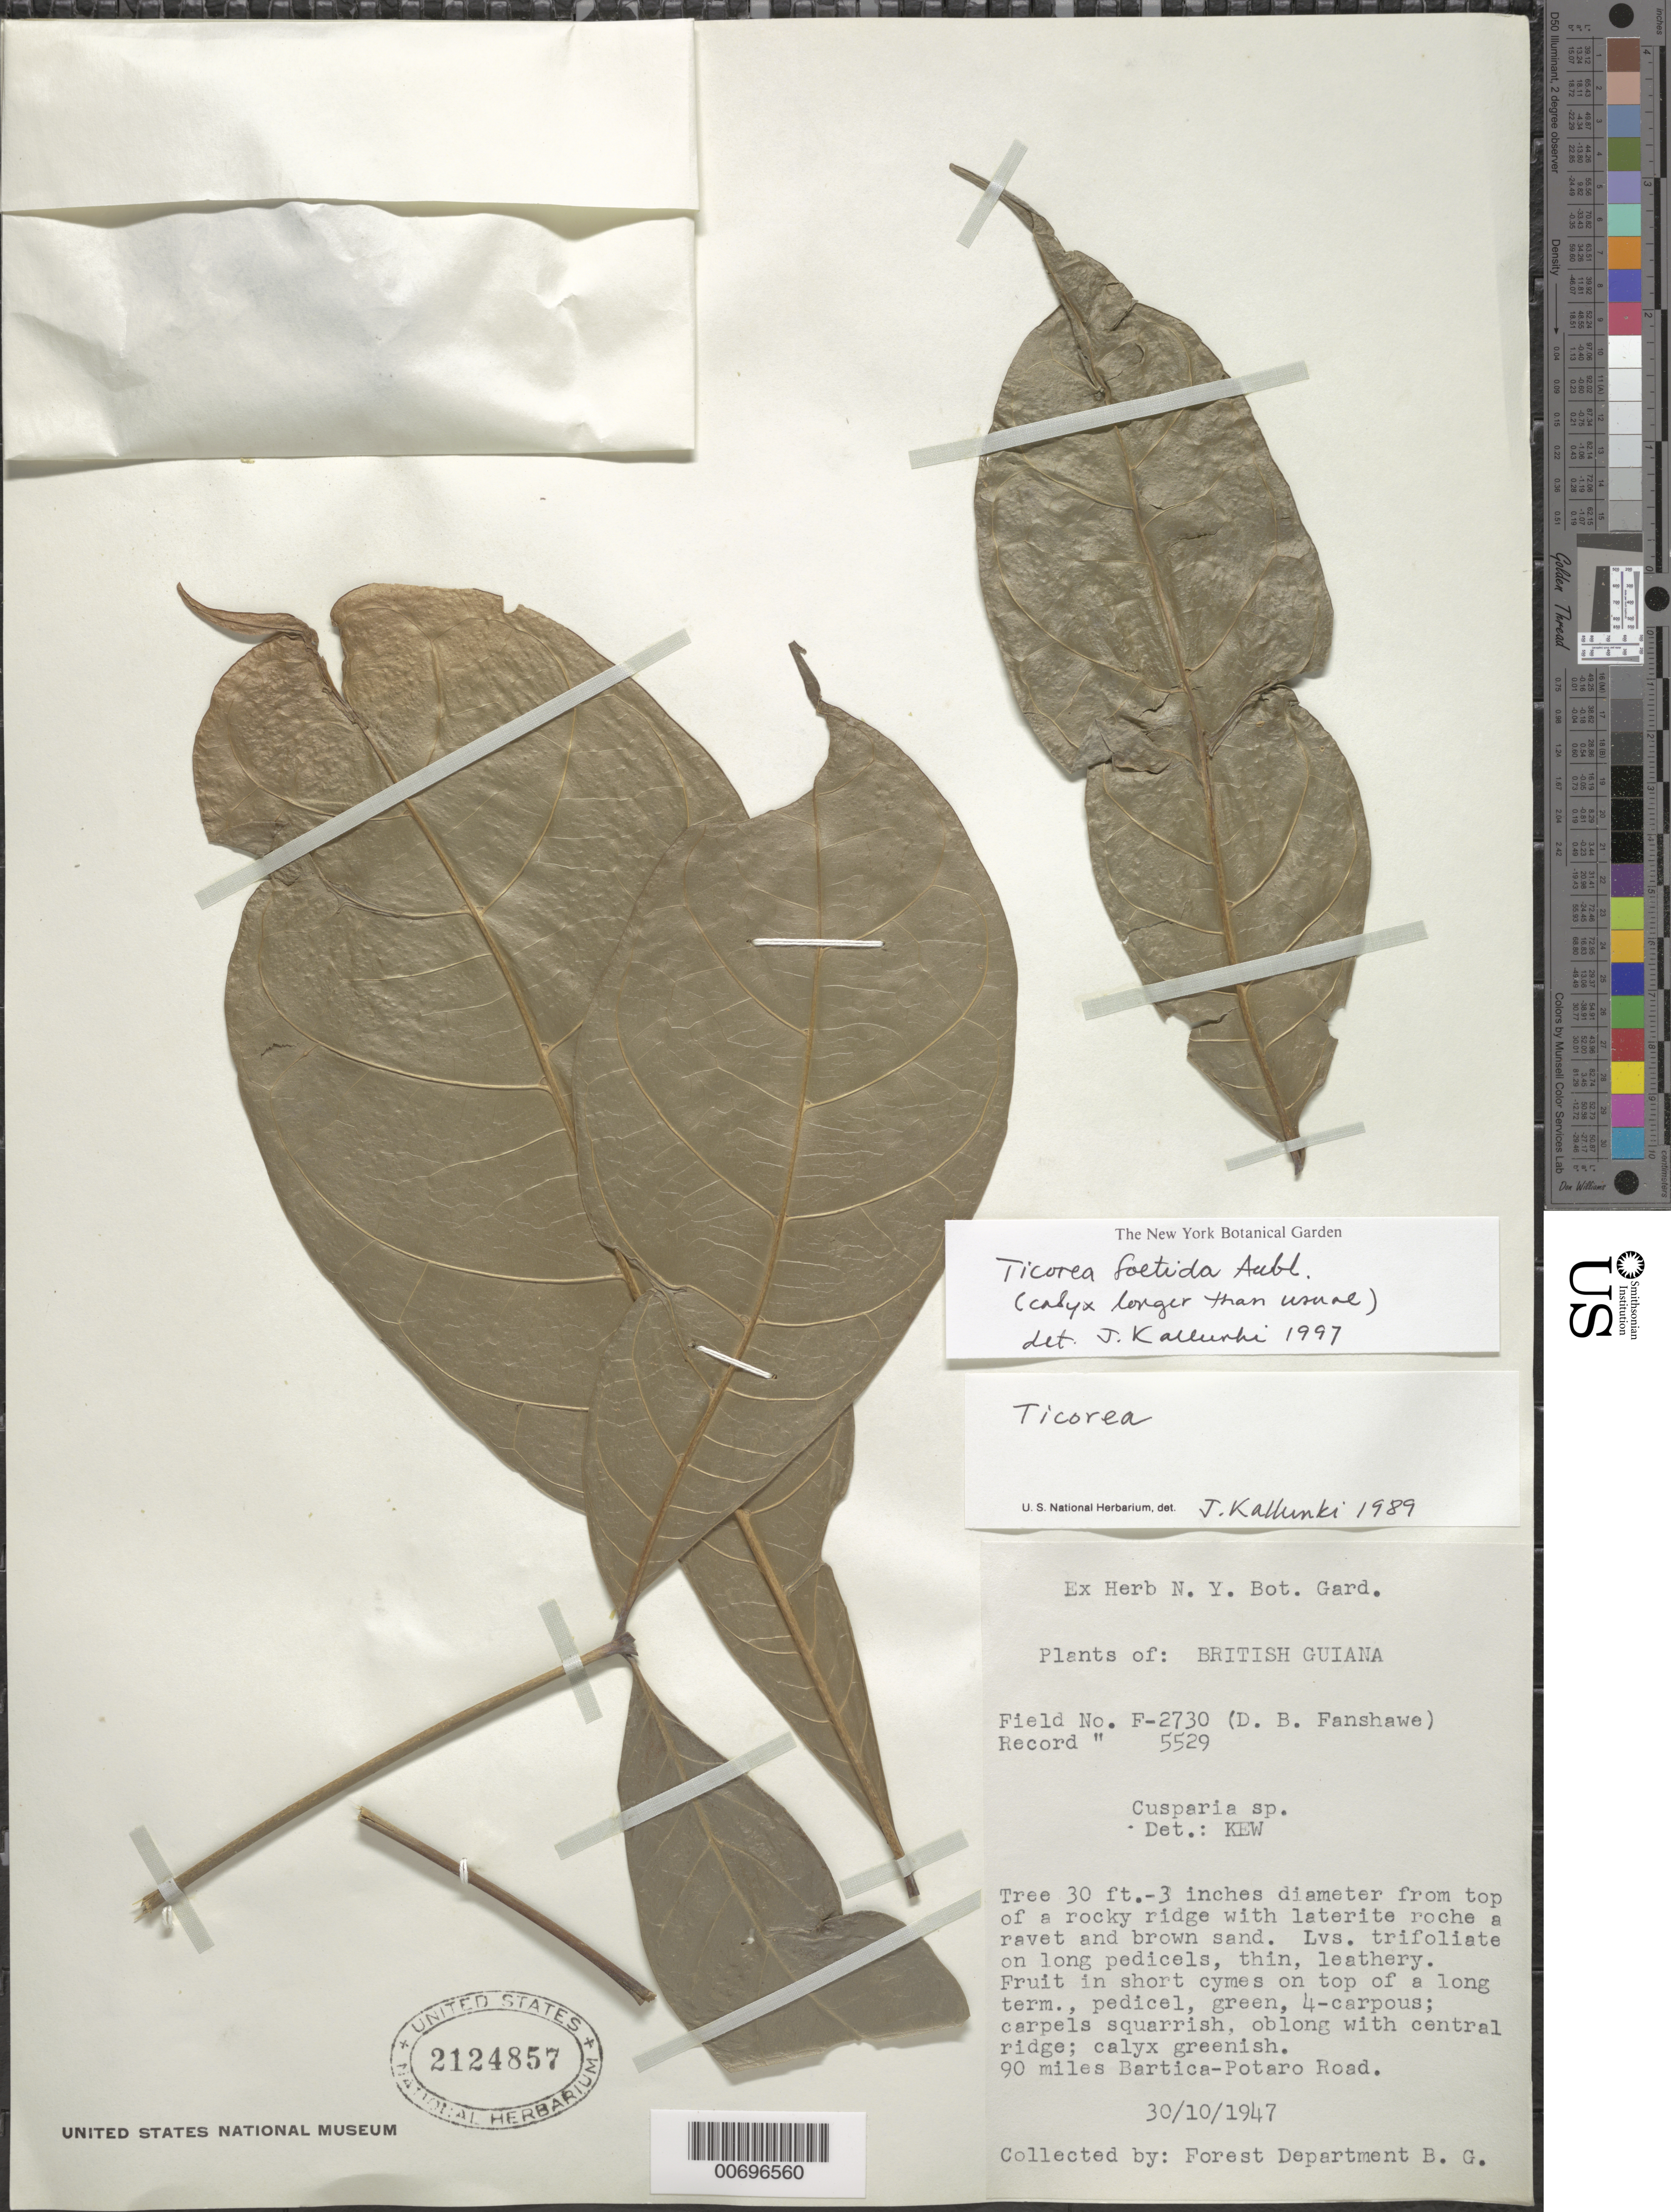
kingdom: Plantae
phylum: Tracheophyta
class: Magnoliopsida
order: Sapindales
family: Rutaceae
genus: Ticorea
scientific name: Ticorea foetida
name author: Aubl.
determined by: Kallunki, Jacquelyn A.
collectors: Forest Dept. B. G. & British Guiana Forestry Dept.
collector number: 5529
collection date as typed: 30-Oct-47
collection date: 1947-10-30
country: Guyana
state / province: Potaro-Siparuni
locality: Bartica-Potaro Road, mile 90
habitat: Top of rocky ridge with laterite roche a ravet and brown sand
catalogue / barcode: US 2124857